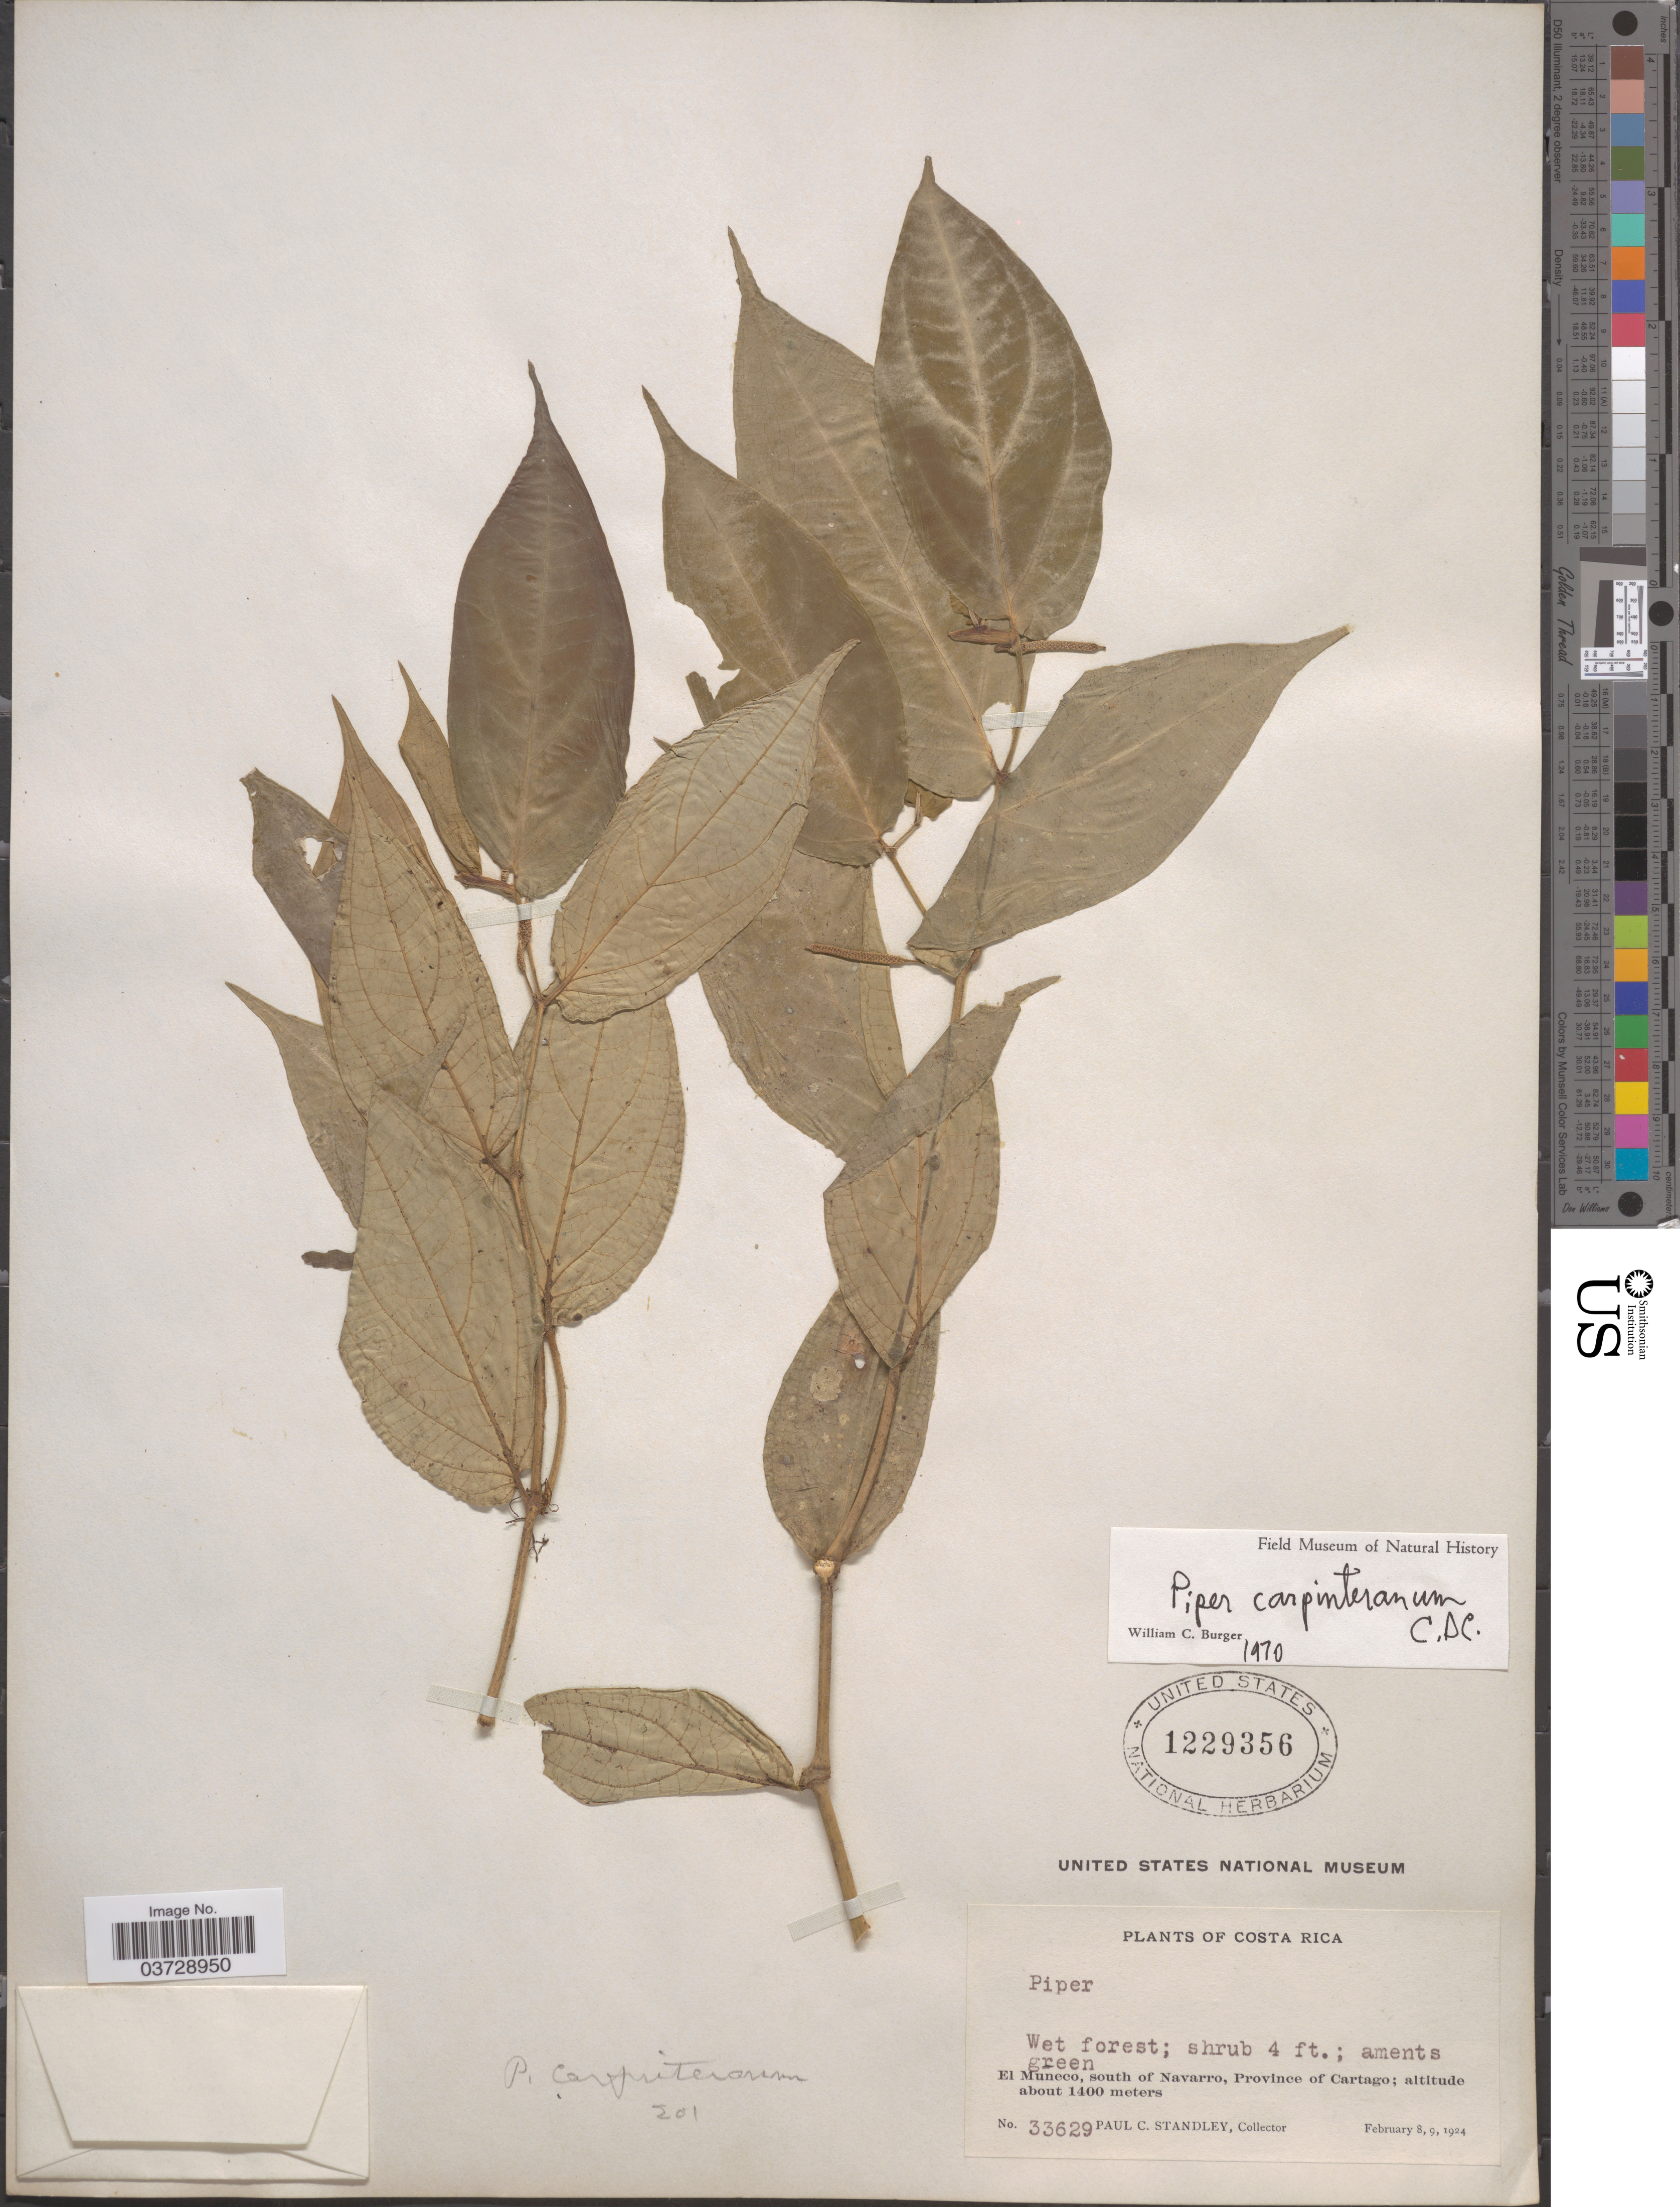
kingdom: Plantae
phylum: Tracheophyta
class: Magnoliopsida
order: Piperales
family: Piperaceae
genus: Piper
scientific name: Piper carpinteranum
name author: C. DC.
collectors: P. C. Standley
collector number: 33629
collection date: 1924-02-08/1924-02-09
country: Costa Rica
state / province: Cartago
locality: El Muñeco, south of Navarro.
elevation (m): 1400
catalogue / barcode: US 1229356